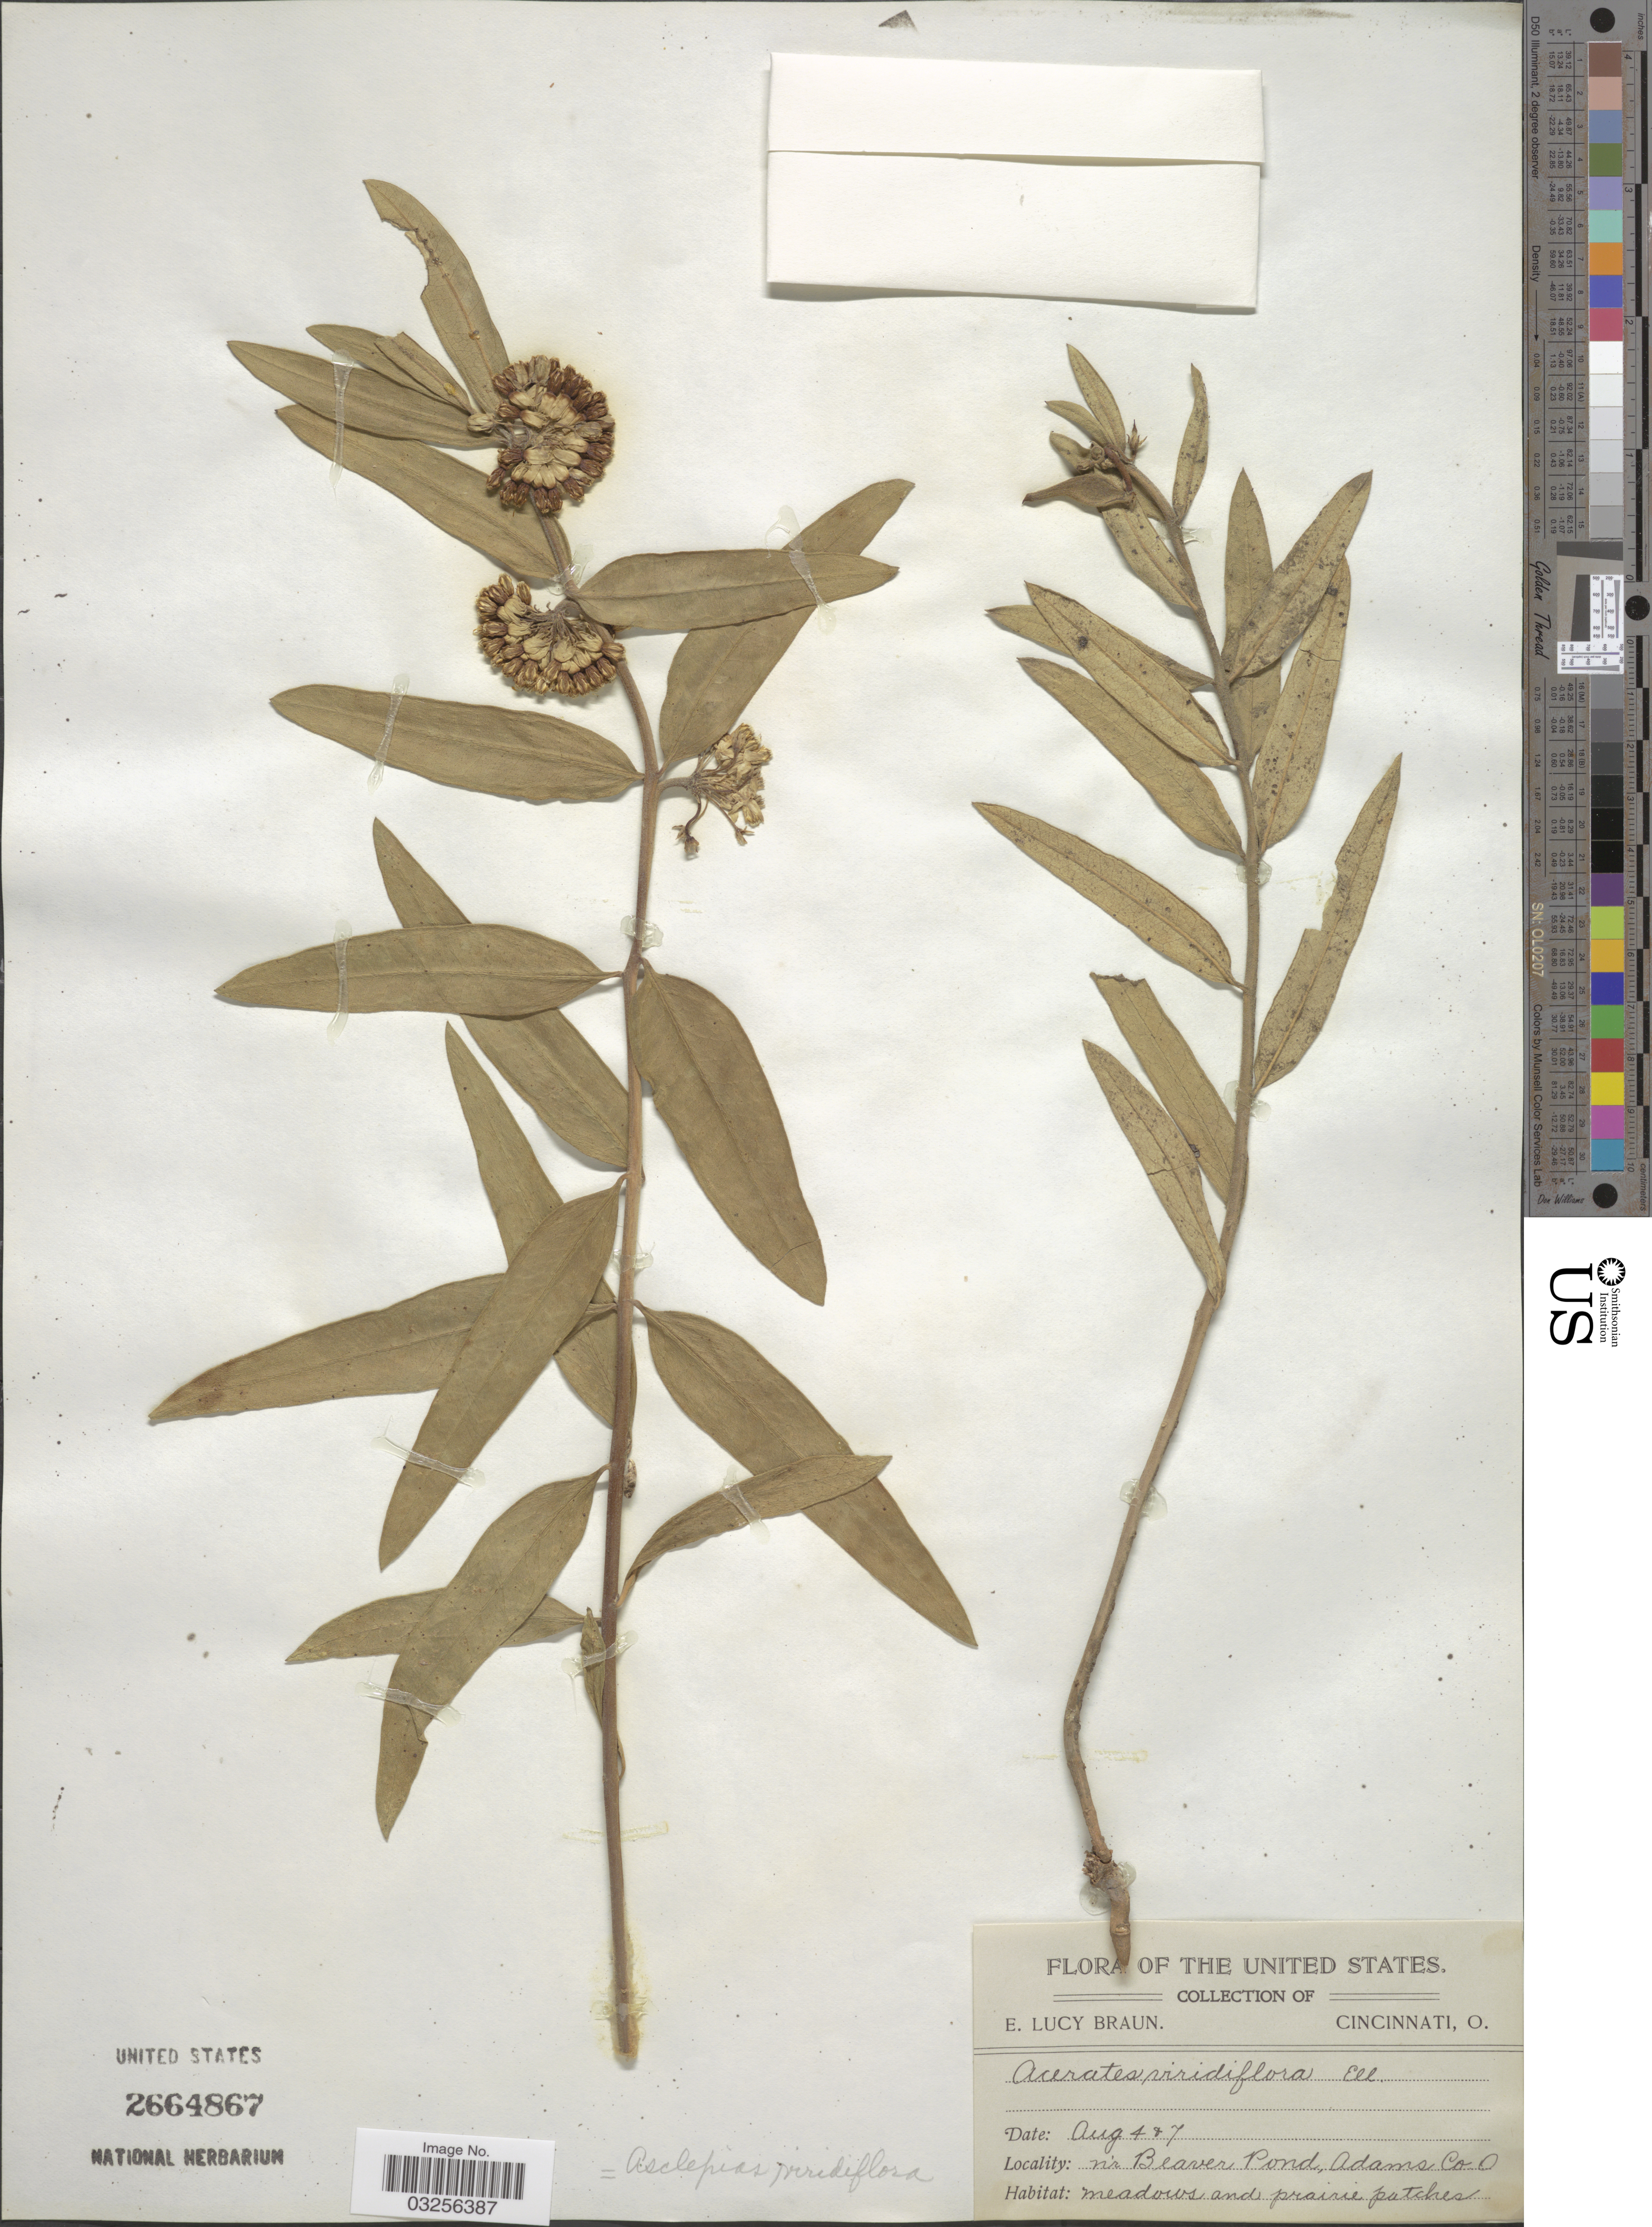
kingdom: Plantae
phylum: Tracheophyta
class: Magnoliopsida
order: Gentianales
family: Apocynaceae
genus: Asclepias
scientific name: Asclepias viridiflora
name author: Raf.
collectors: E. Braun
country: United States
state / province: Ohio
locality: N'r Beaver Pond, Adams Co.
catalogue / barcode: US 2664867